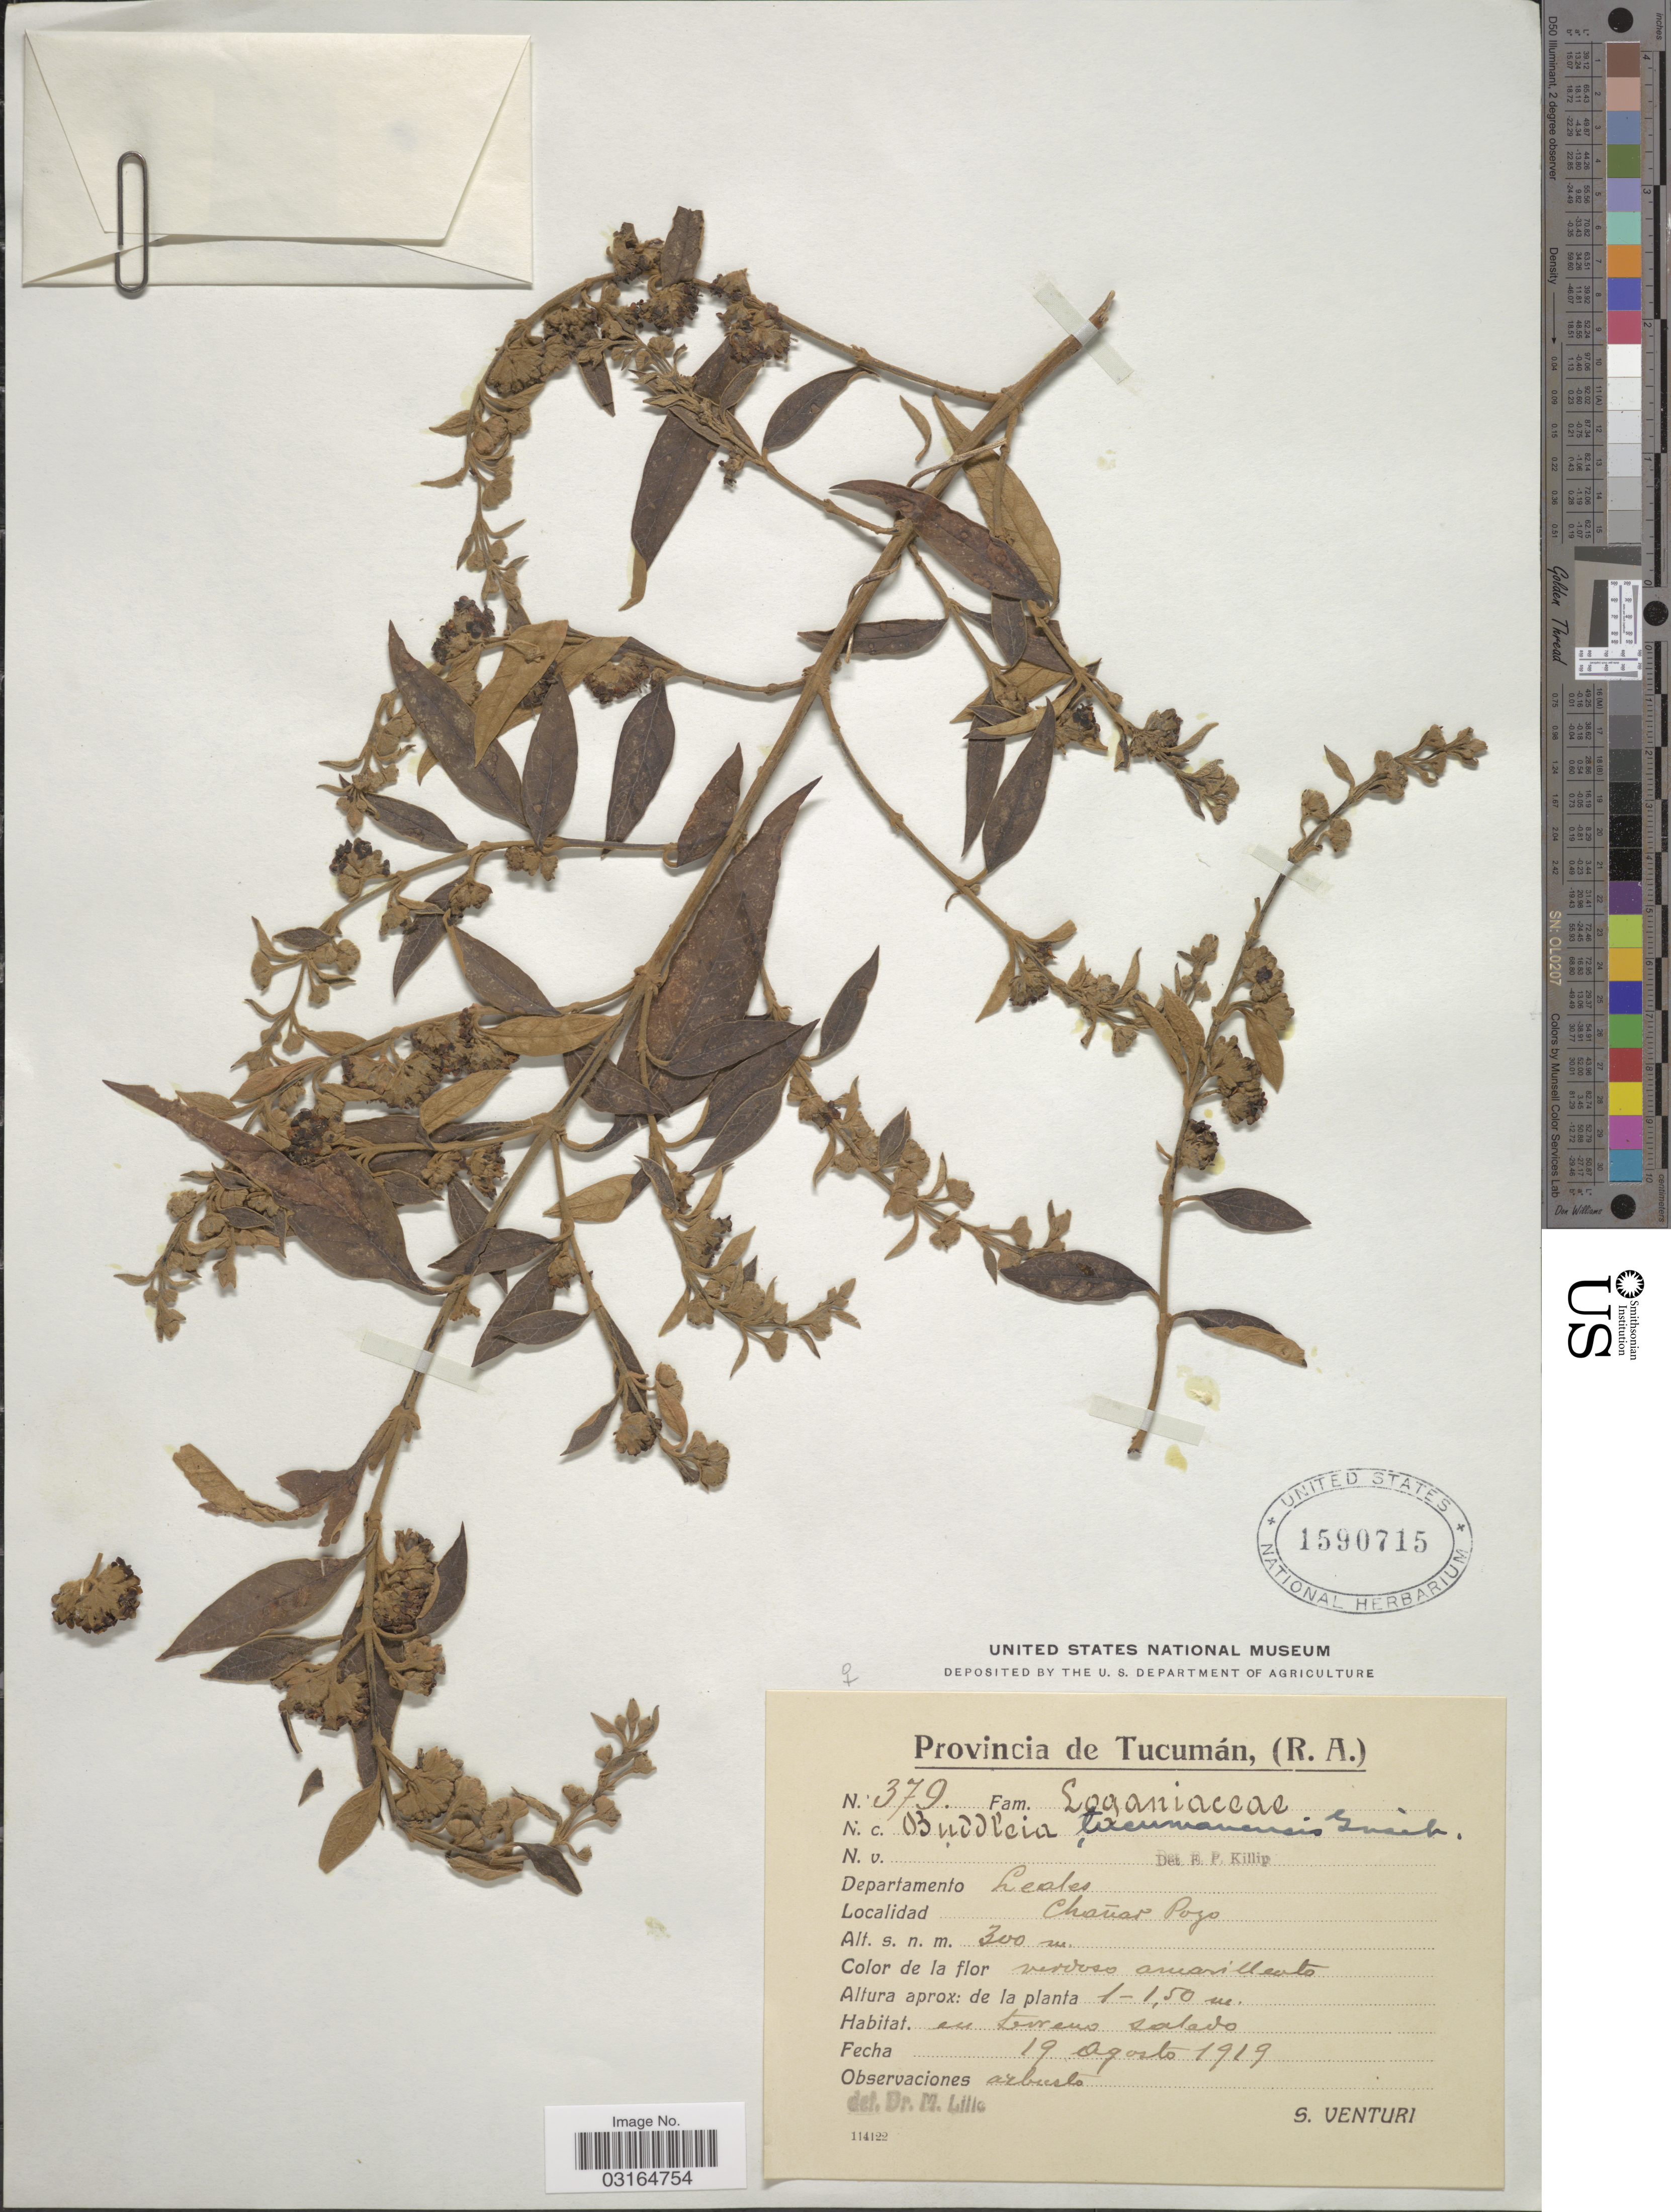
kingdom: Plantae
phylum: Tracheophyta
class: Magnoliopsida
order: Lamiales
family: Scrophulariaceae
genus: Buddleja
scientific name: Buddleja tucumanensis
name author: Griseb.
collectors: S. Venturi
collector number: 379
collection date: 1919-08-19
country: Argentina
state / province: Tucuman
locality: (R. A.), Departamento Leales. Chañar Pozo.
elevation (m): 300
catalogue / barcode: US 1590715